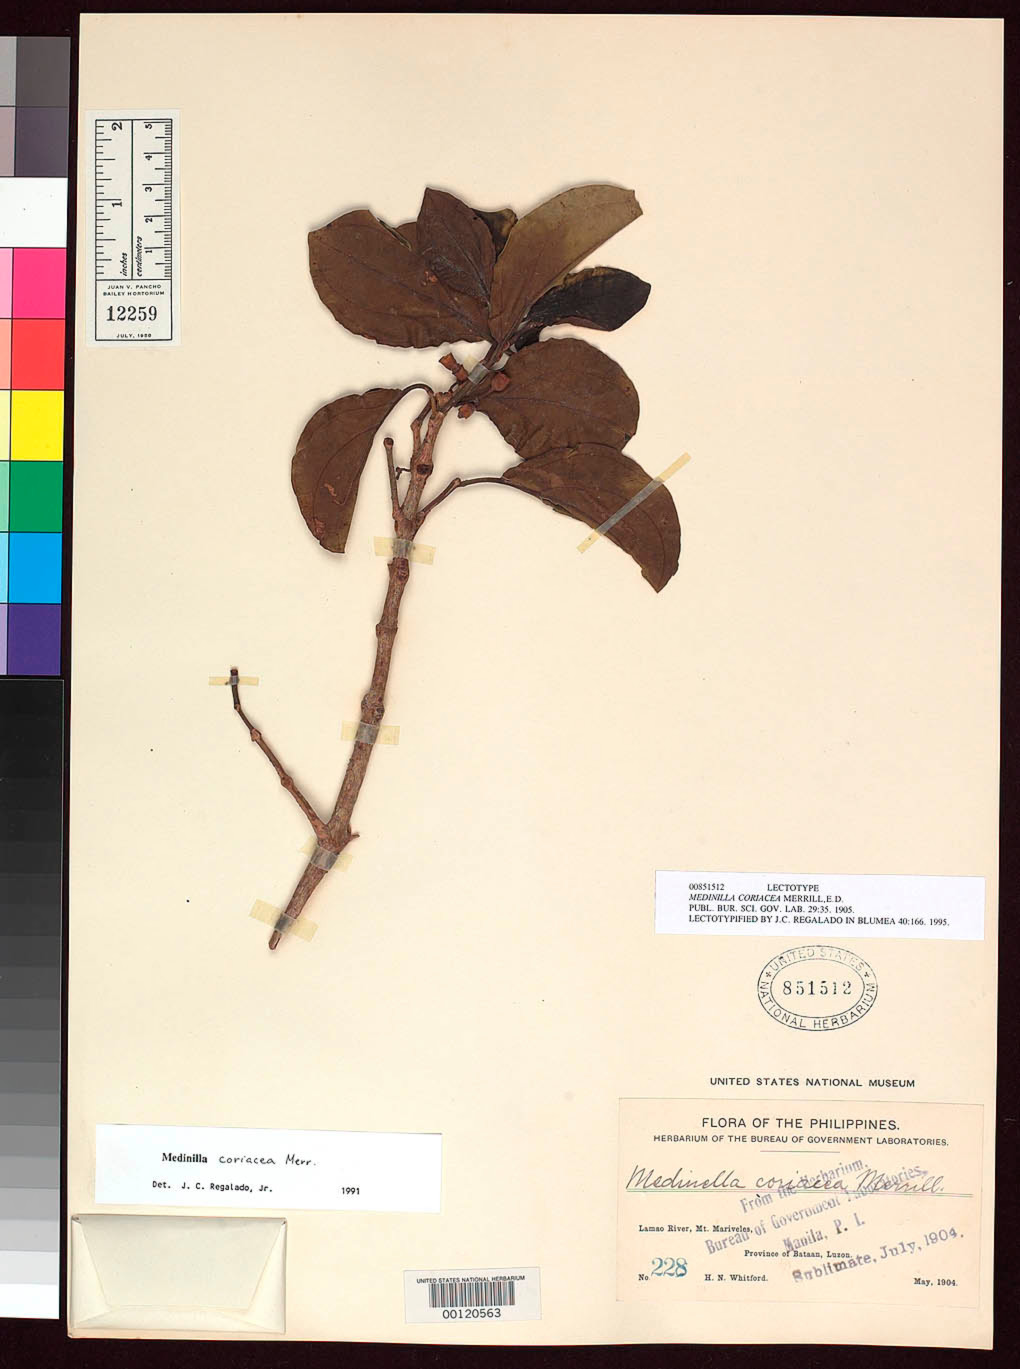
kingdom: Plantae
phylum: Tracheophyta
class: Magnoliopsida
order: Myrtales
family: Melastomataceae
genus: Medinilla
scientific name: Medinilla coriacea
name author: Merr.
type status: Lectotype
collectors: H. N. Whitford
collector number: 228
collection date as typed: May 1904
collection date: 1904-05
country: Philippines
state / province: Central Luzon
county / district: Bataan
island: Luzon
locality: Lamao River, Mt Mariveles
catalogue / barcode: US 851512